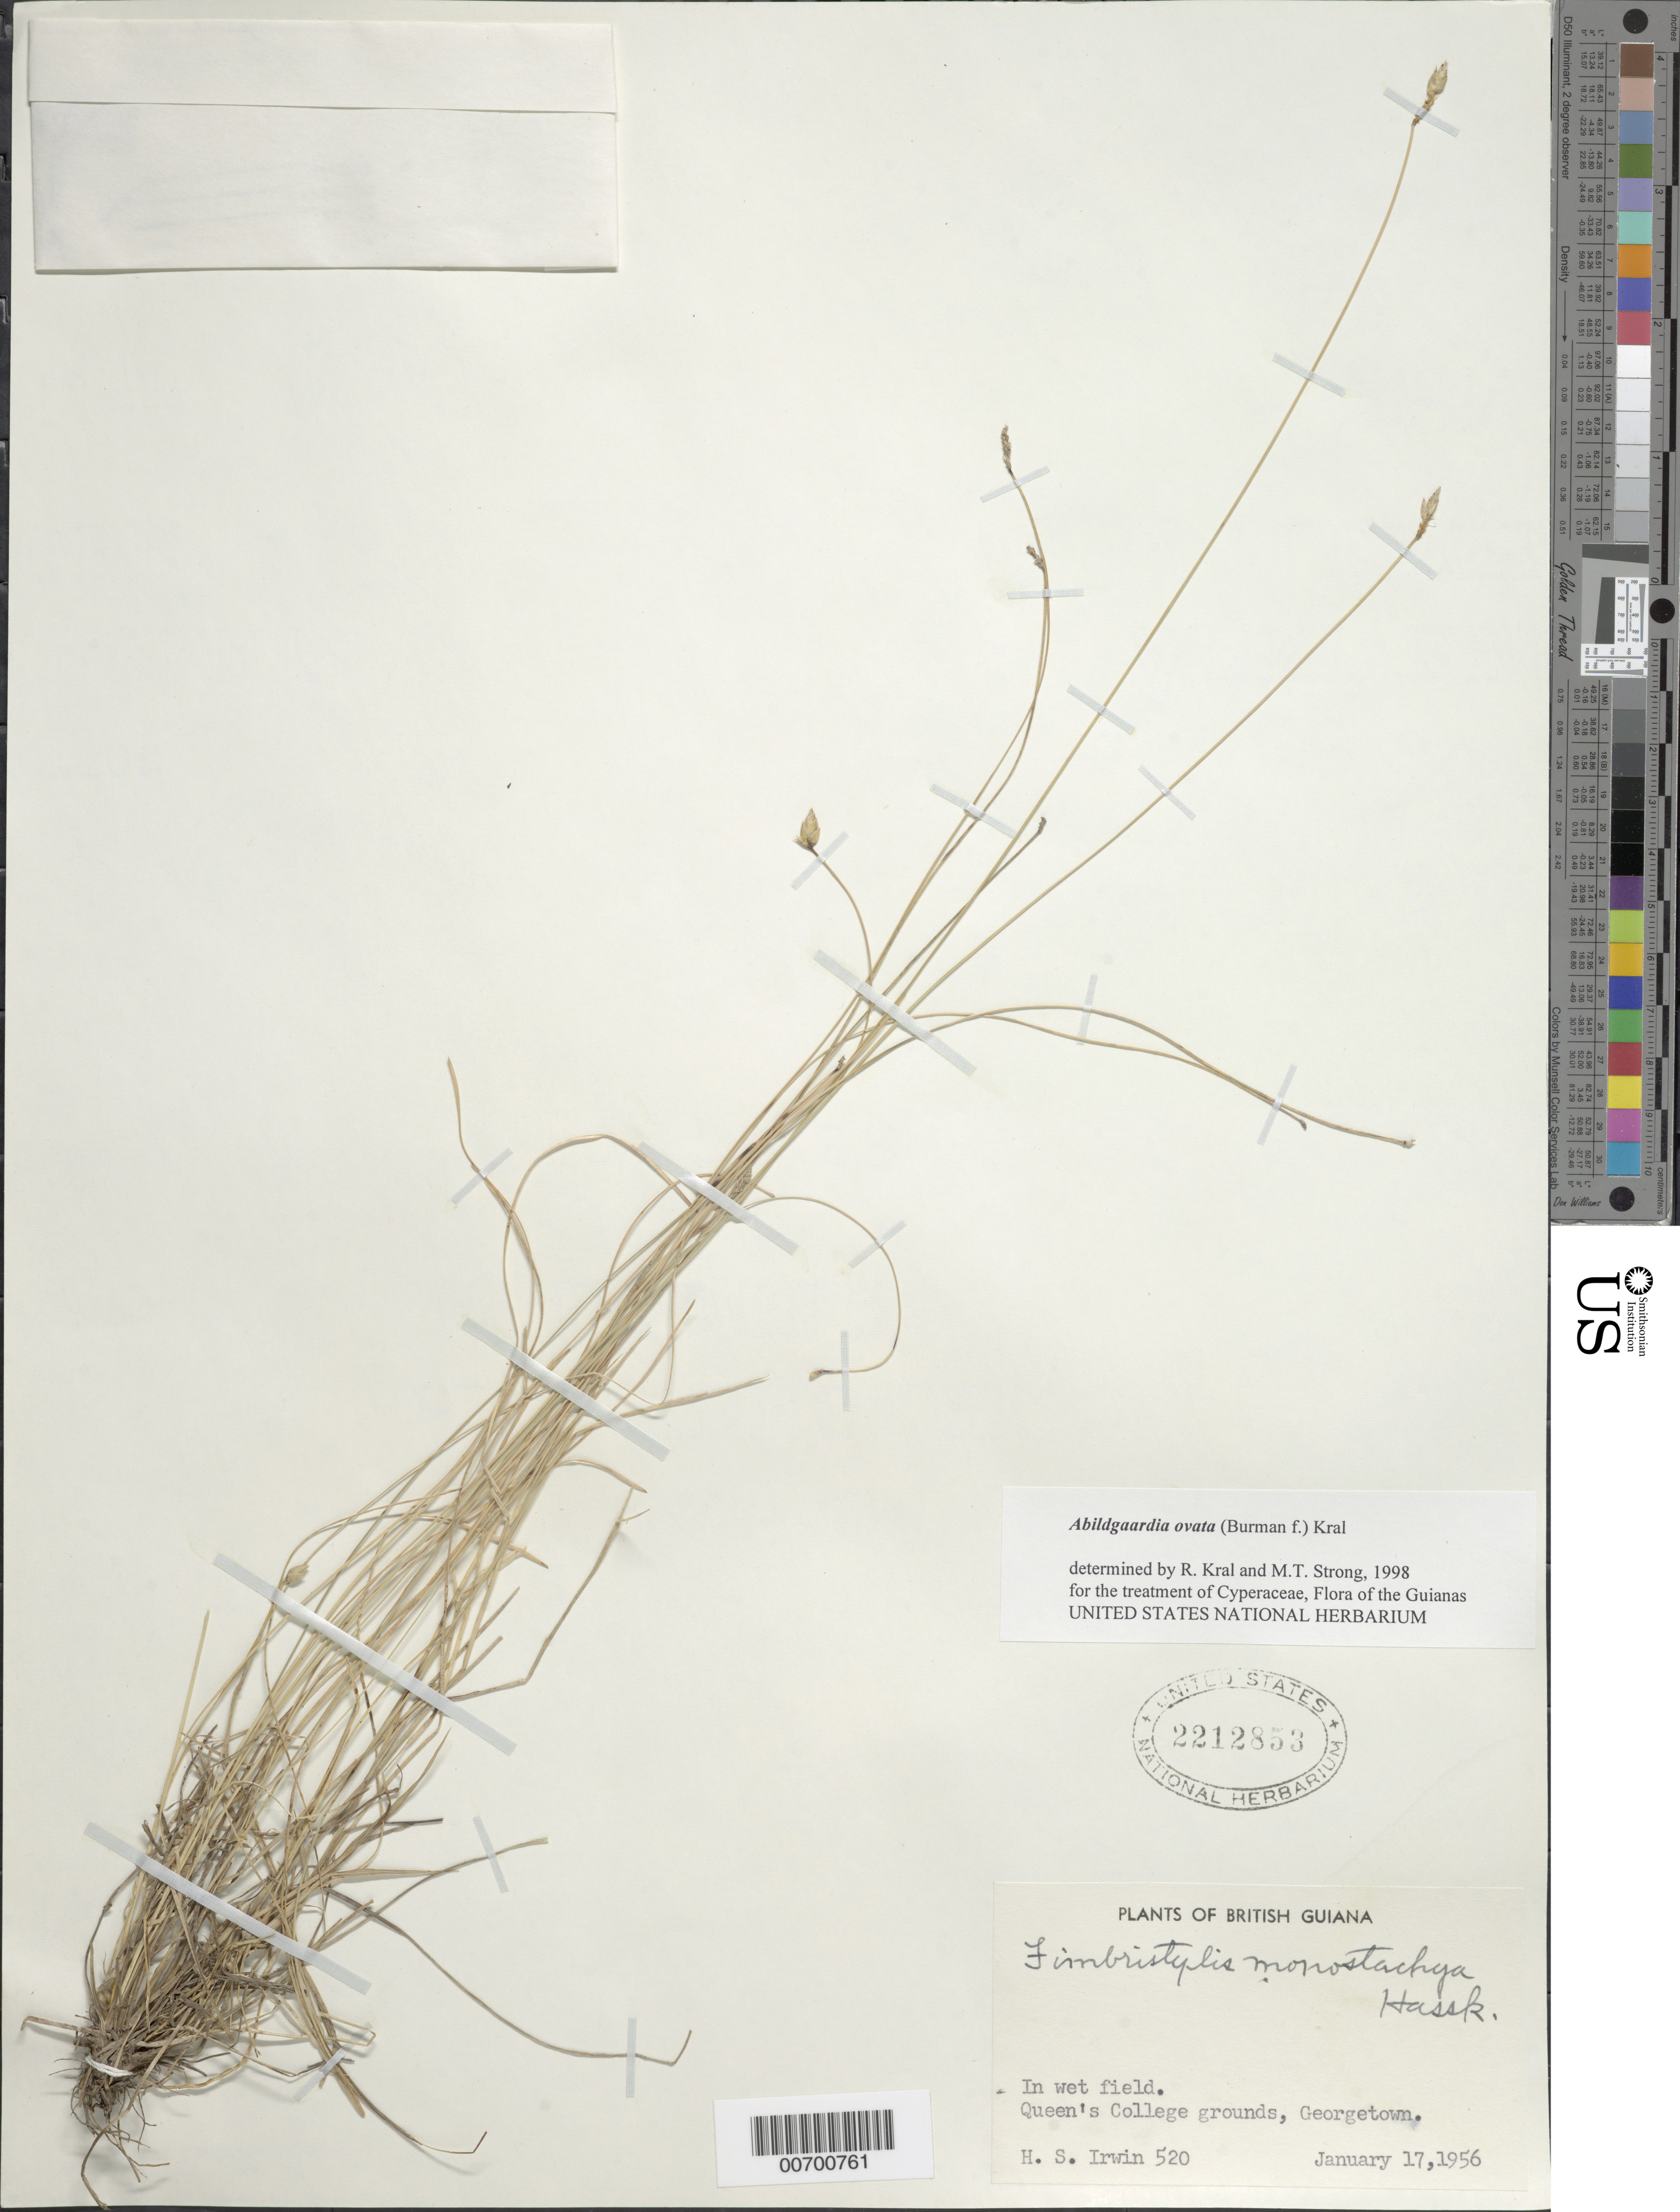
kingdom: Plantae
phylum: Tracheophyta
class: Liliopsida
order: Poales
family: Cyperaceae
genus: Abildgaardia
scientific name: Abildgaardia ovata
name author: (Burm. f.) Kral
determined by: Kral, R.; Strong, M. T.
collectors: H. Irwin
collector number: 520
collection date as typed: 17-Jan-56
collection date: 1956-01-17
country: Guyana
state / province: Demerara-Mahaica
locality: Georgetown, Queen's College grounds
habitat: Wet field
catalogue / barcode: US 2212853